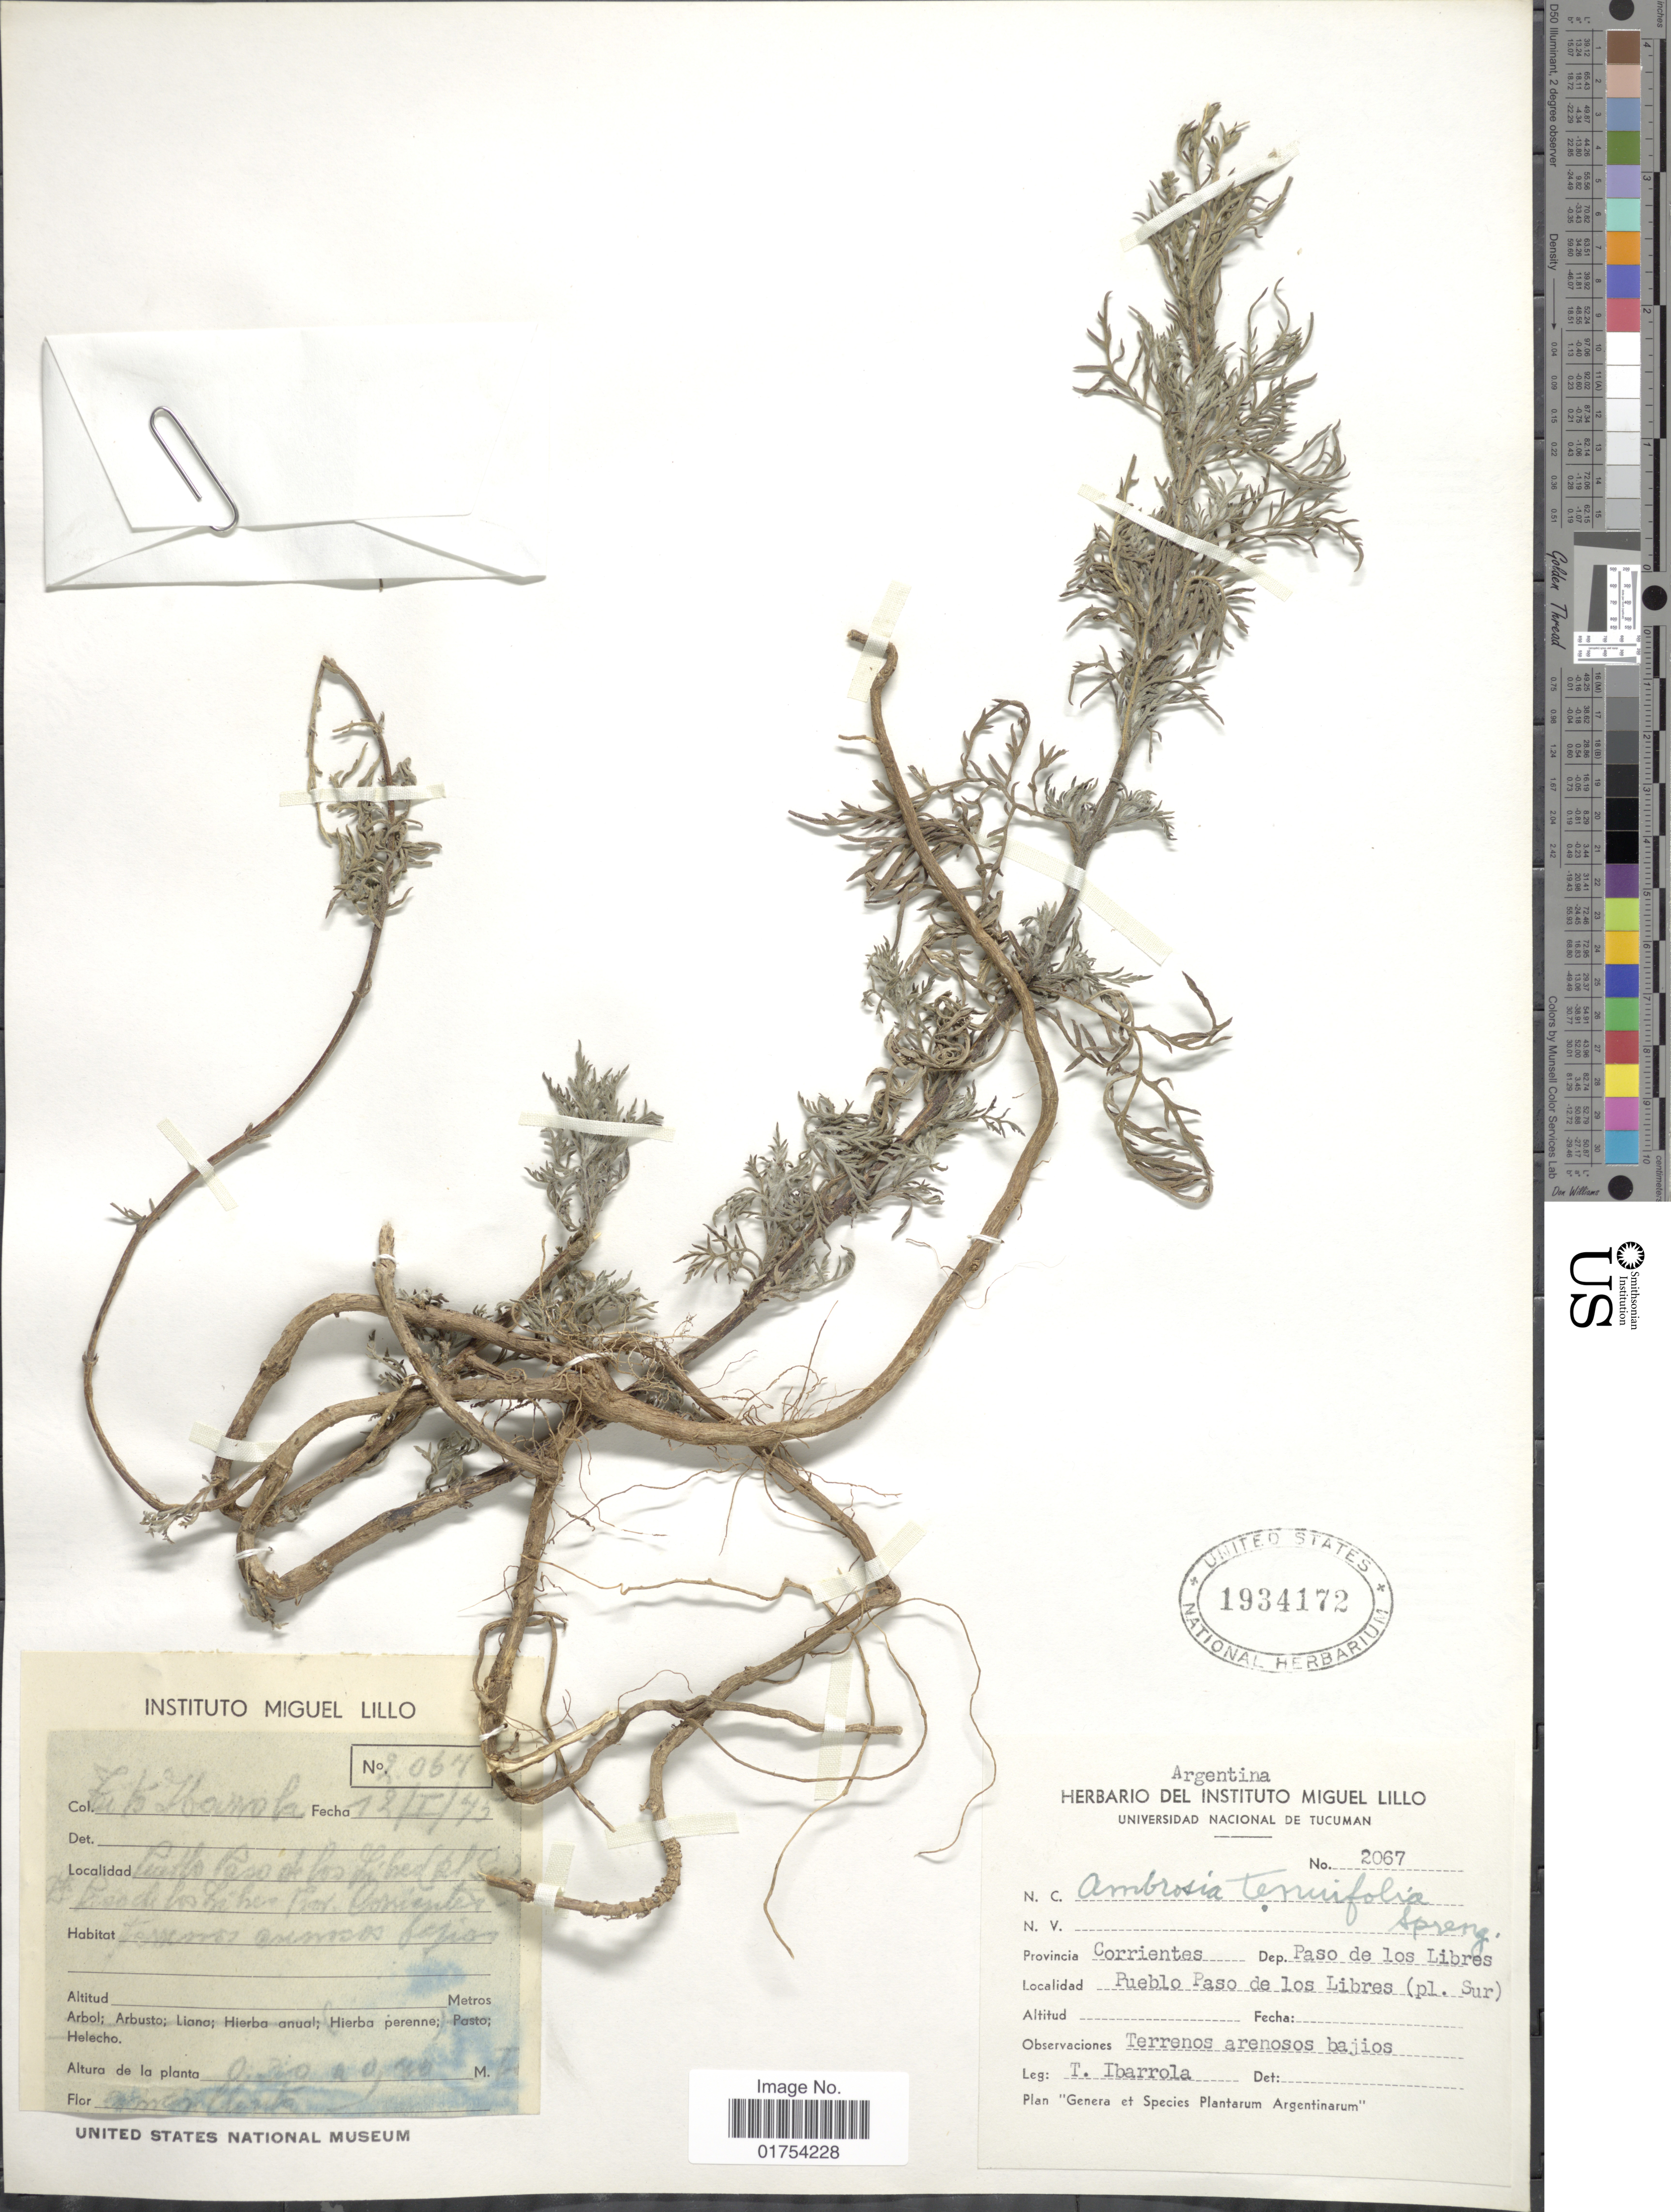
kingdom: Plantae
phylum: Tracheophyta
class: Magnoliopsida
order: Asterales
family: Asteraceae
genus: Ambrosia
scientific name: Ambrosia tenuifolia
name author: Spreng.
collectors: T. Ibarrola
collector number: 2067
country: Argentina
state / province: Corrientes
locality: Dep. Paso de los Libres, Pueblo Paso de los Libres (pl. Sur)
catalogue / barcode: US 1934172